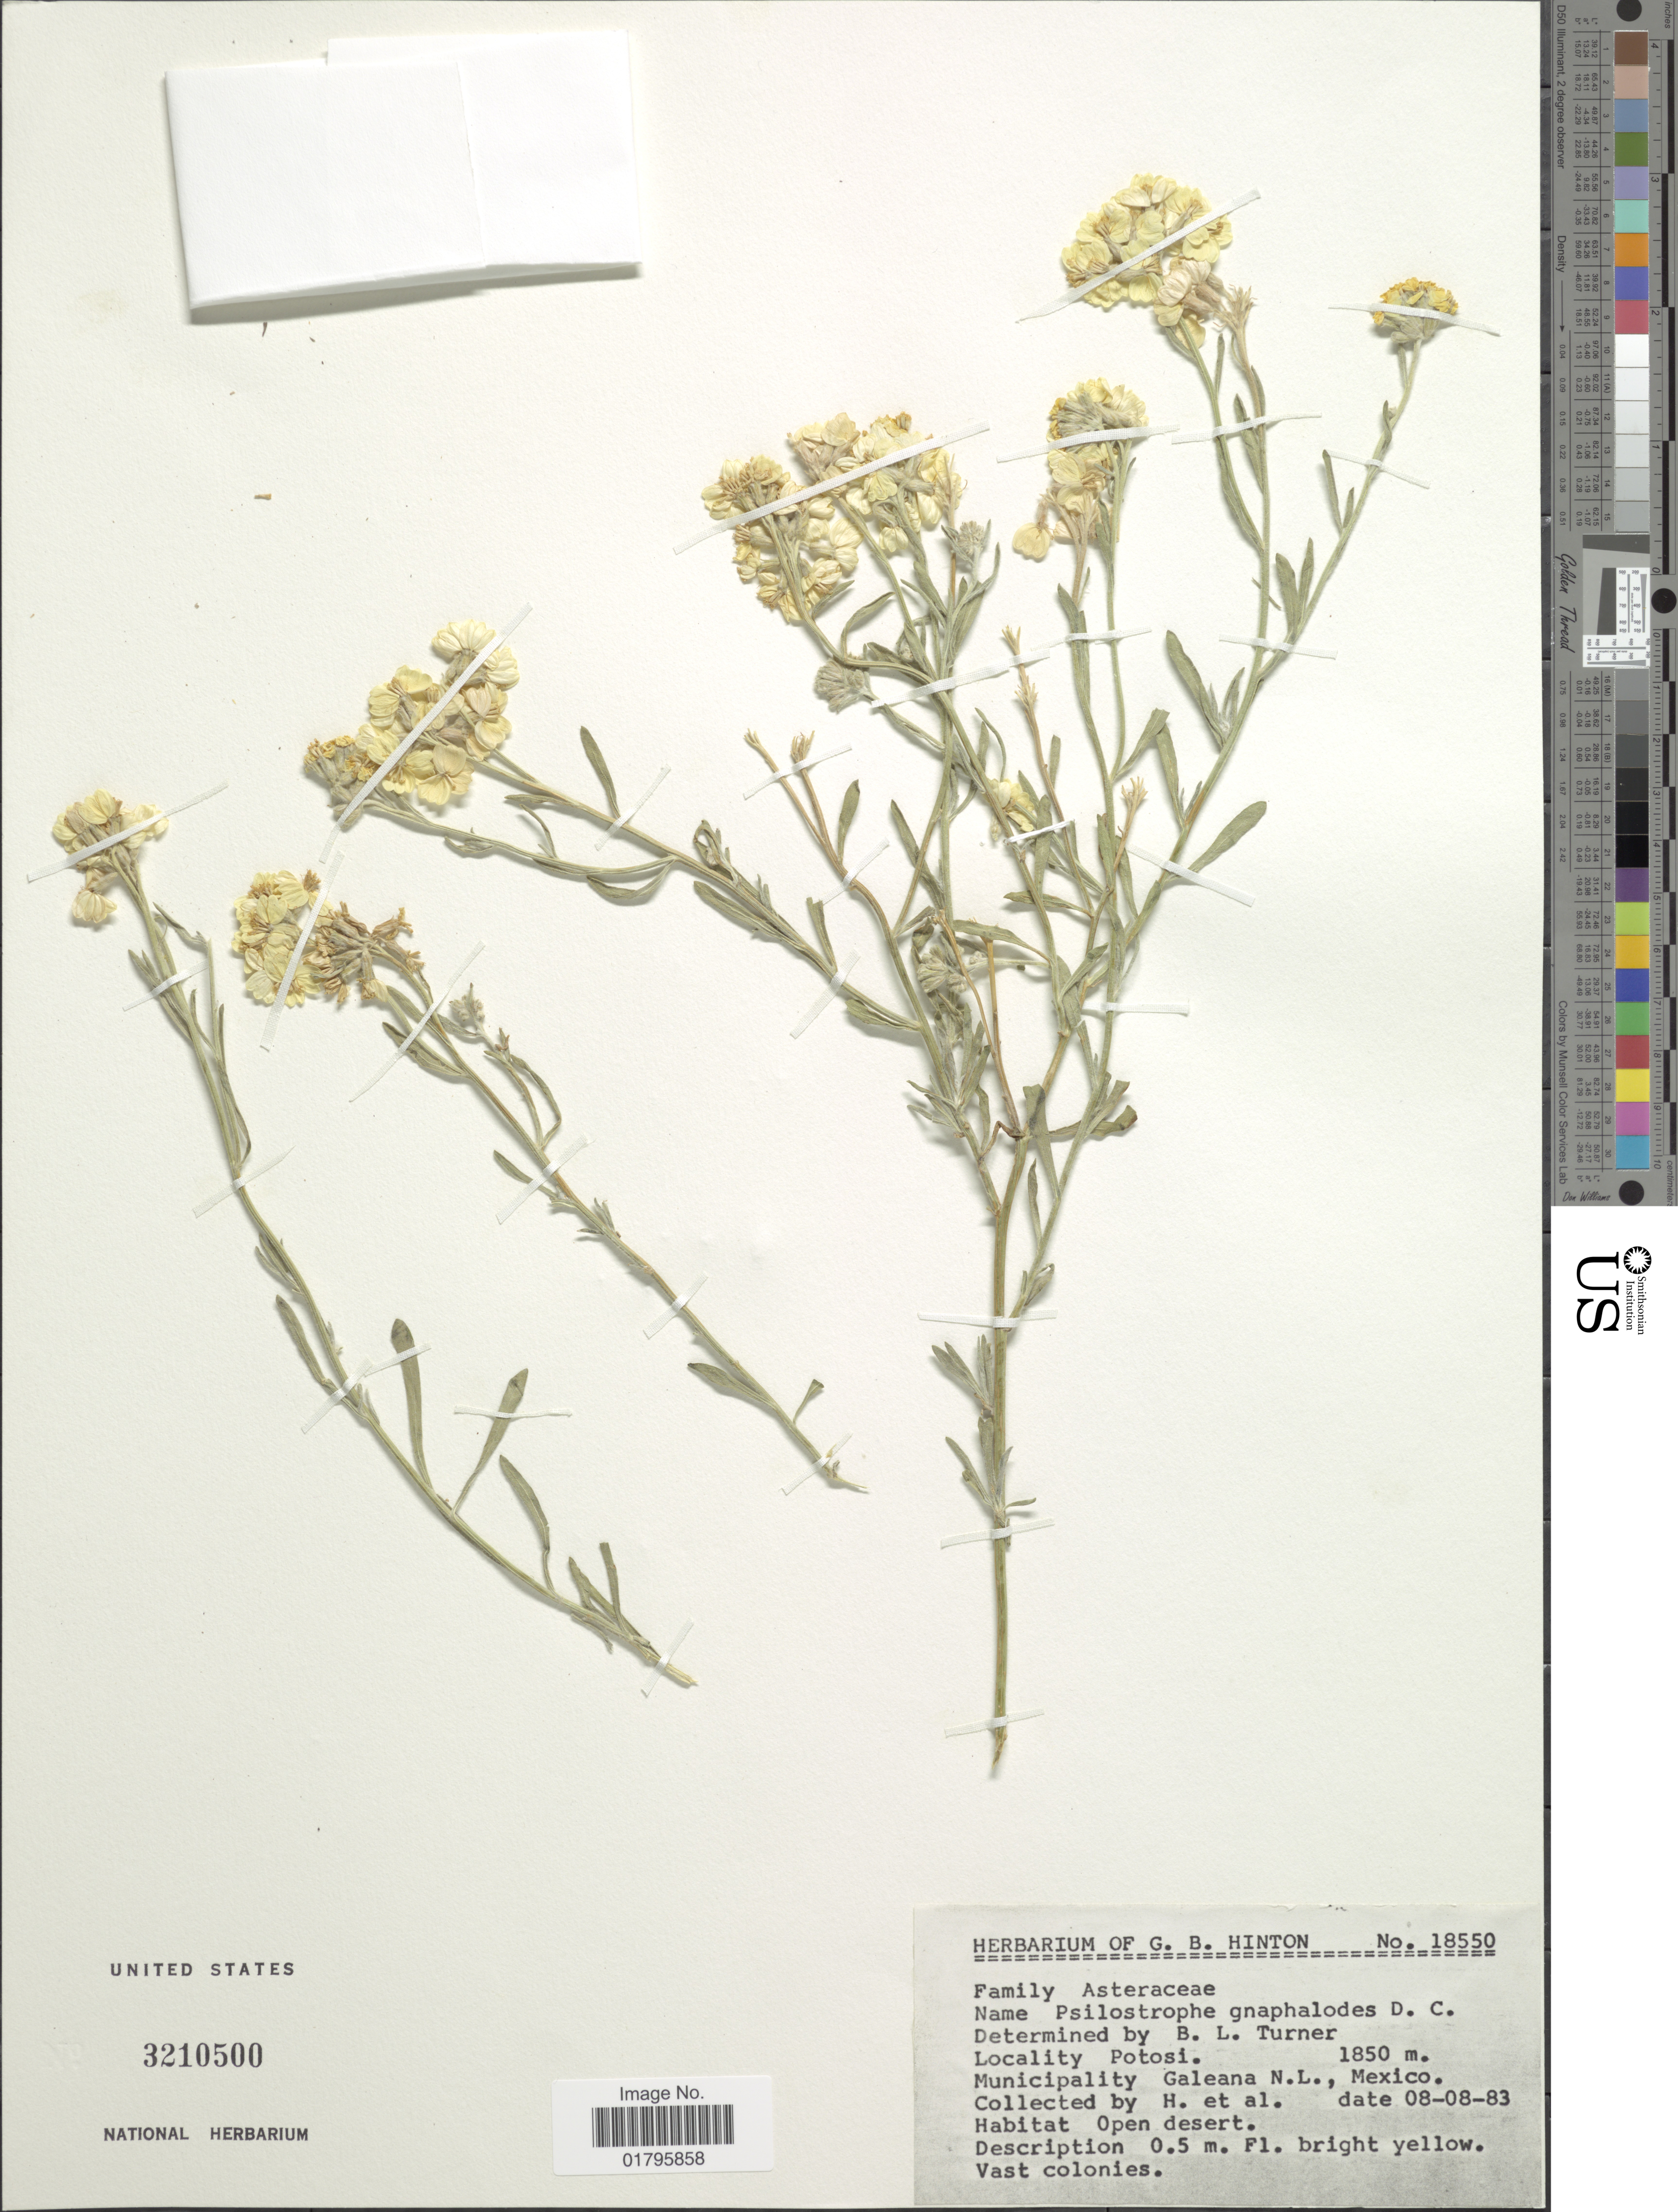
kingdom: Plantae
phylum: Tracheophyta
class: Magnoliopsida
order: Asterales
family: Asteraceae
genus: Psilostrophe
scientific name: Psilostrophe gnaphaloides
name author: DC.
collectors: G. B. Hinton & et al.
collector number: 18550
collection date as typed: Transcribed d/m/y: 8/8/83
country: Mexico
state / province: Nuevo León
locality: Potosi, Galeana N. L. Mexico.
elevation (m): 1850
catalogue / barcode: US 3210500